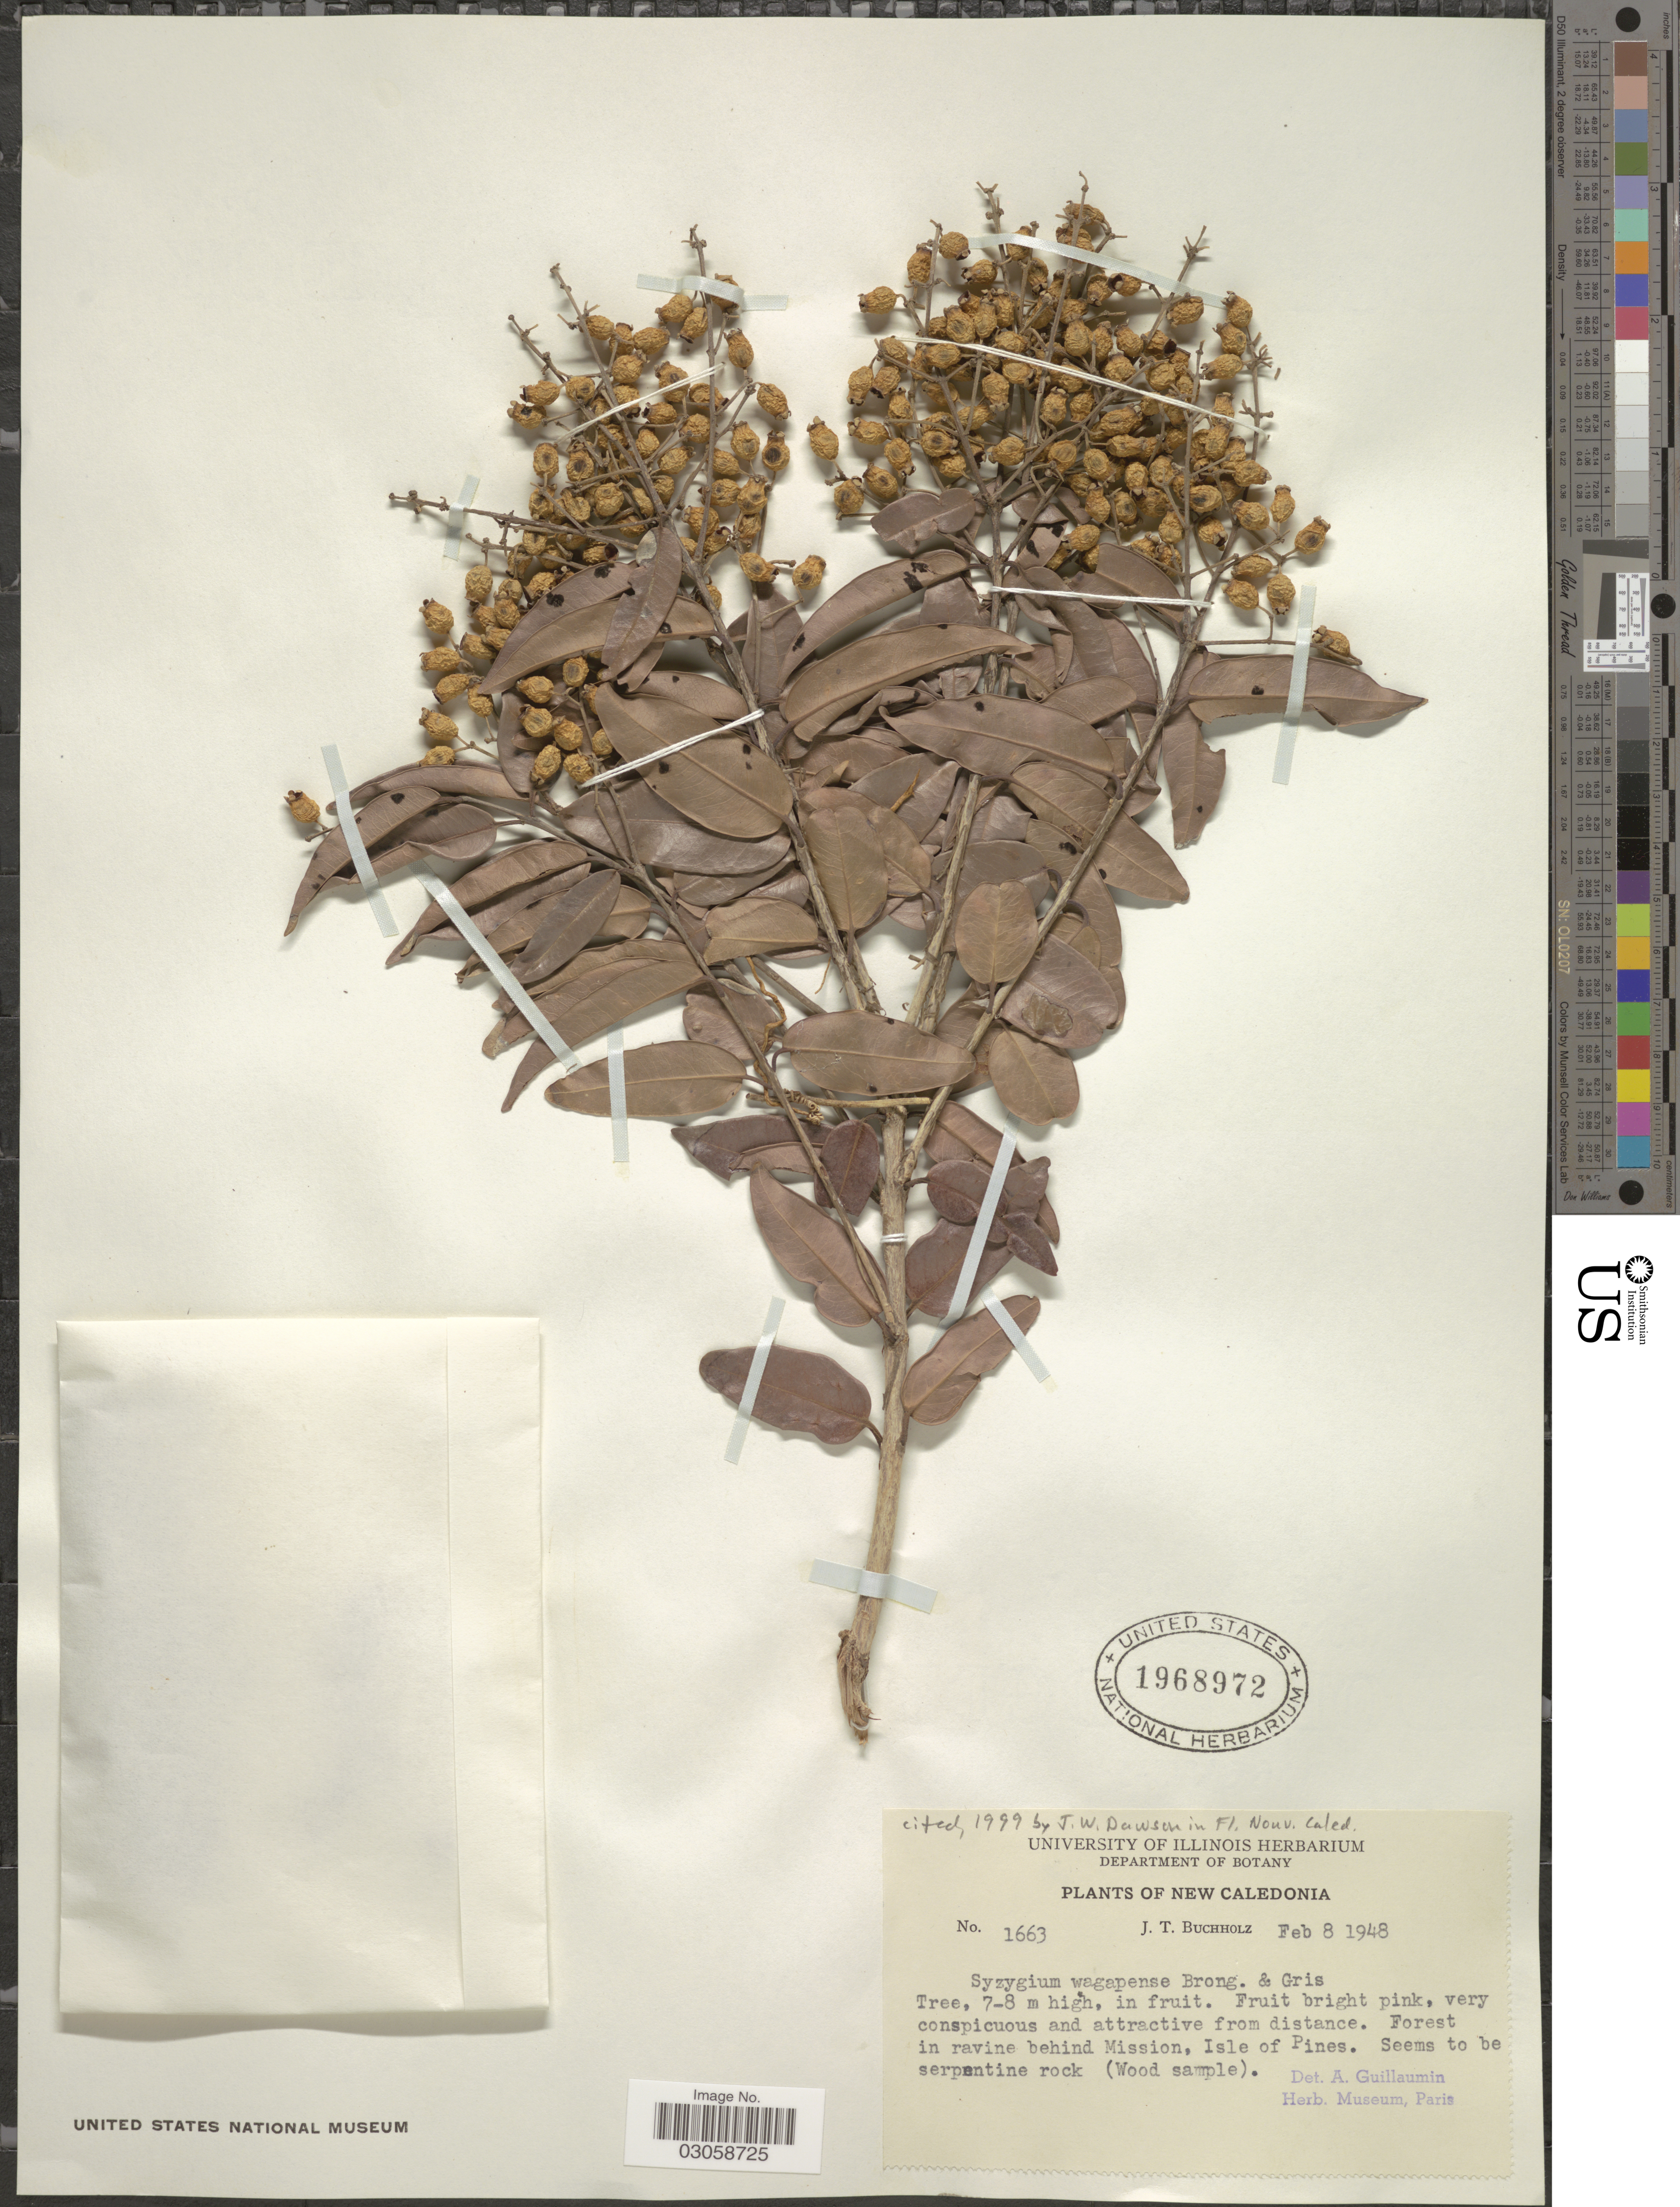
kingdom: Plantae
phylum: Tracheophyta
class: Magnoliopsida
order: Myrtales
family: Myrtaceae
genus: Syzygium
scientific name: Syzygium wagapense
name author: Brongn. & Gris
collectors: J. T. Buchholz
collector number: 1663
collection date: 1948-02-08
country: New Caledonia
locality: Forest in ravine behind Mission, Isle of Pines.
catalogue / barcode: US 1968972